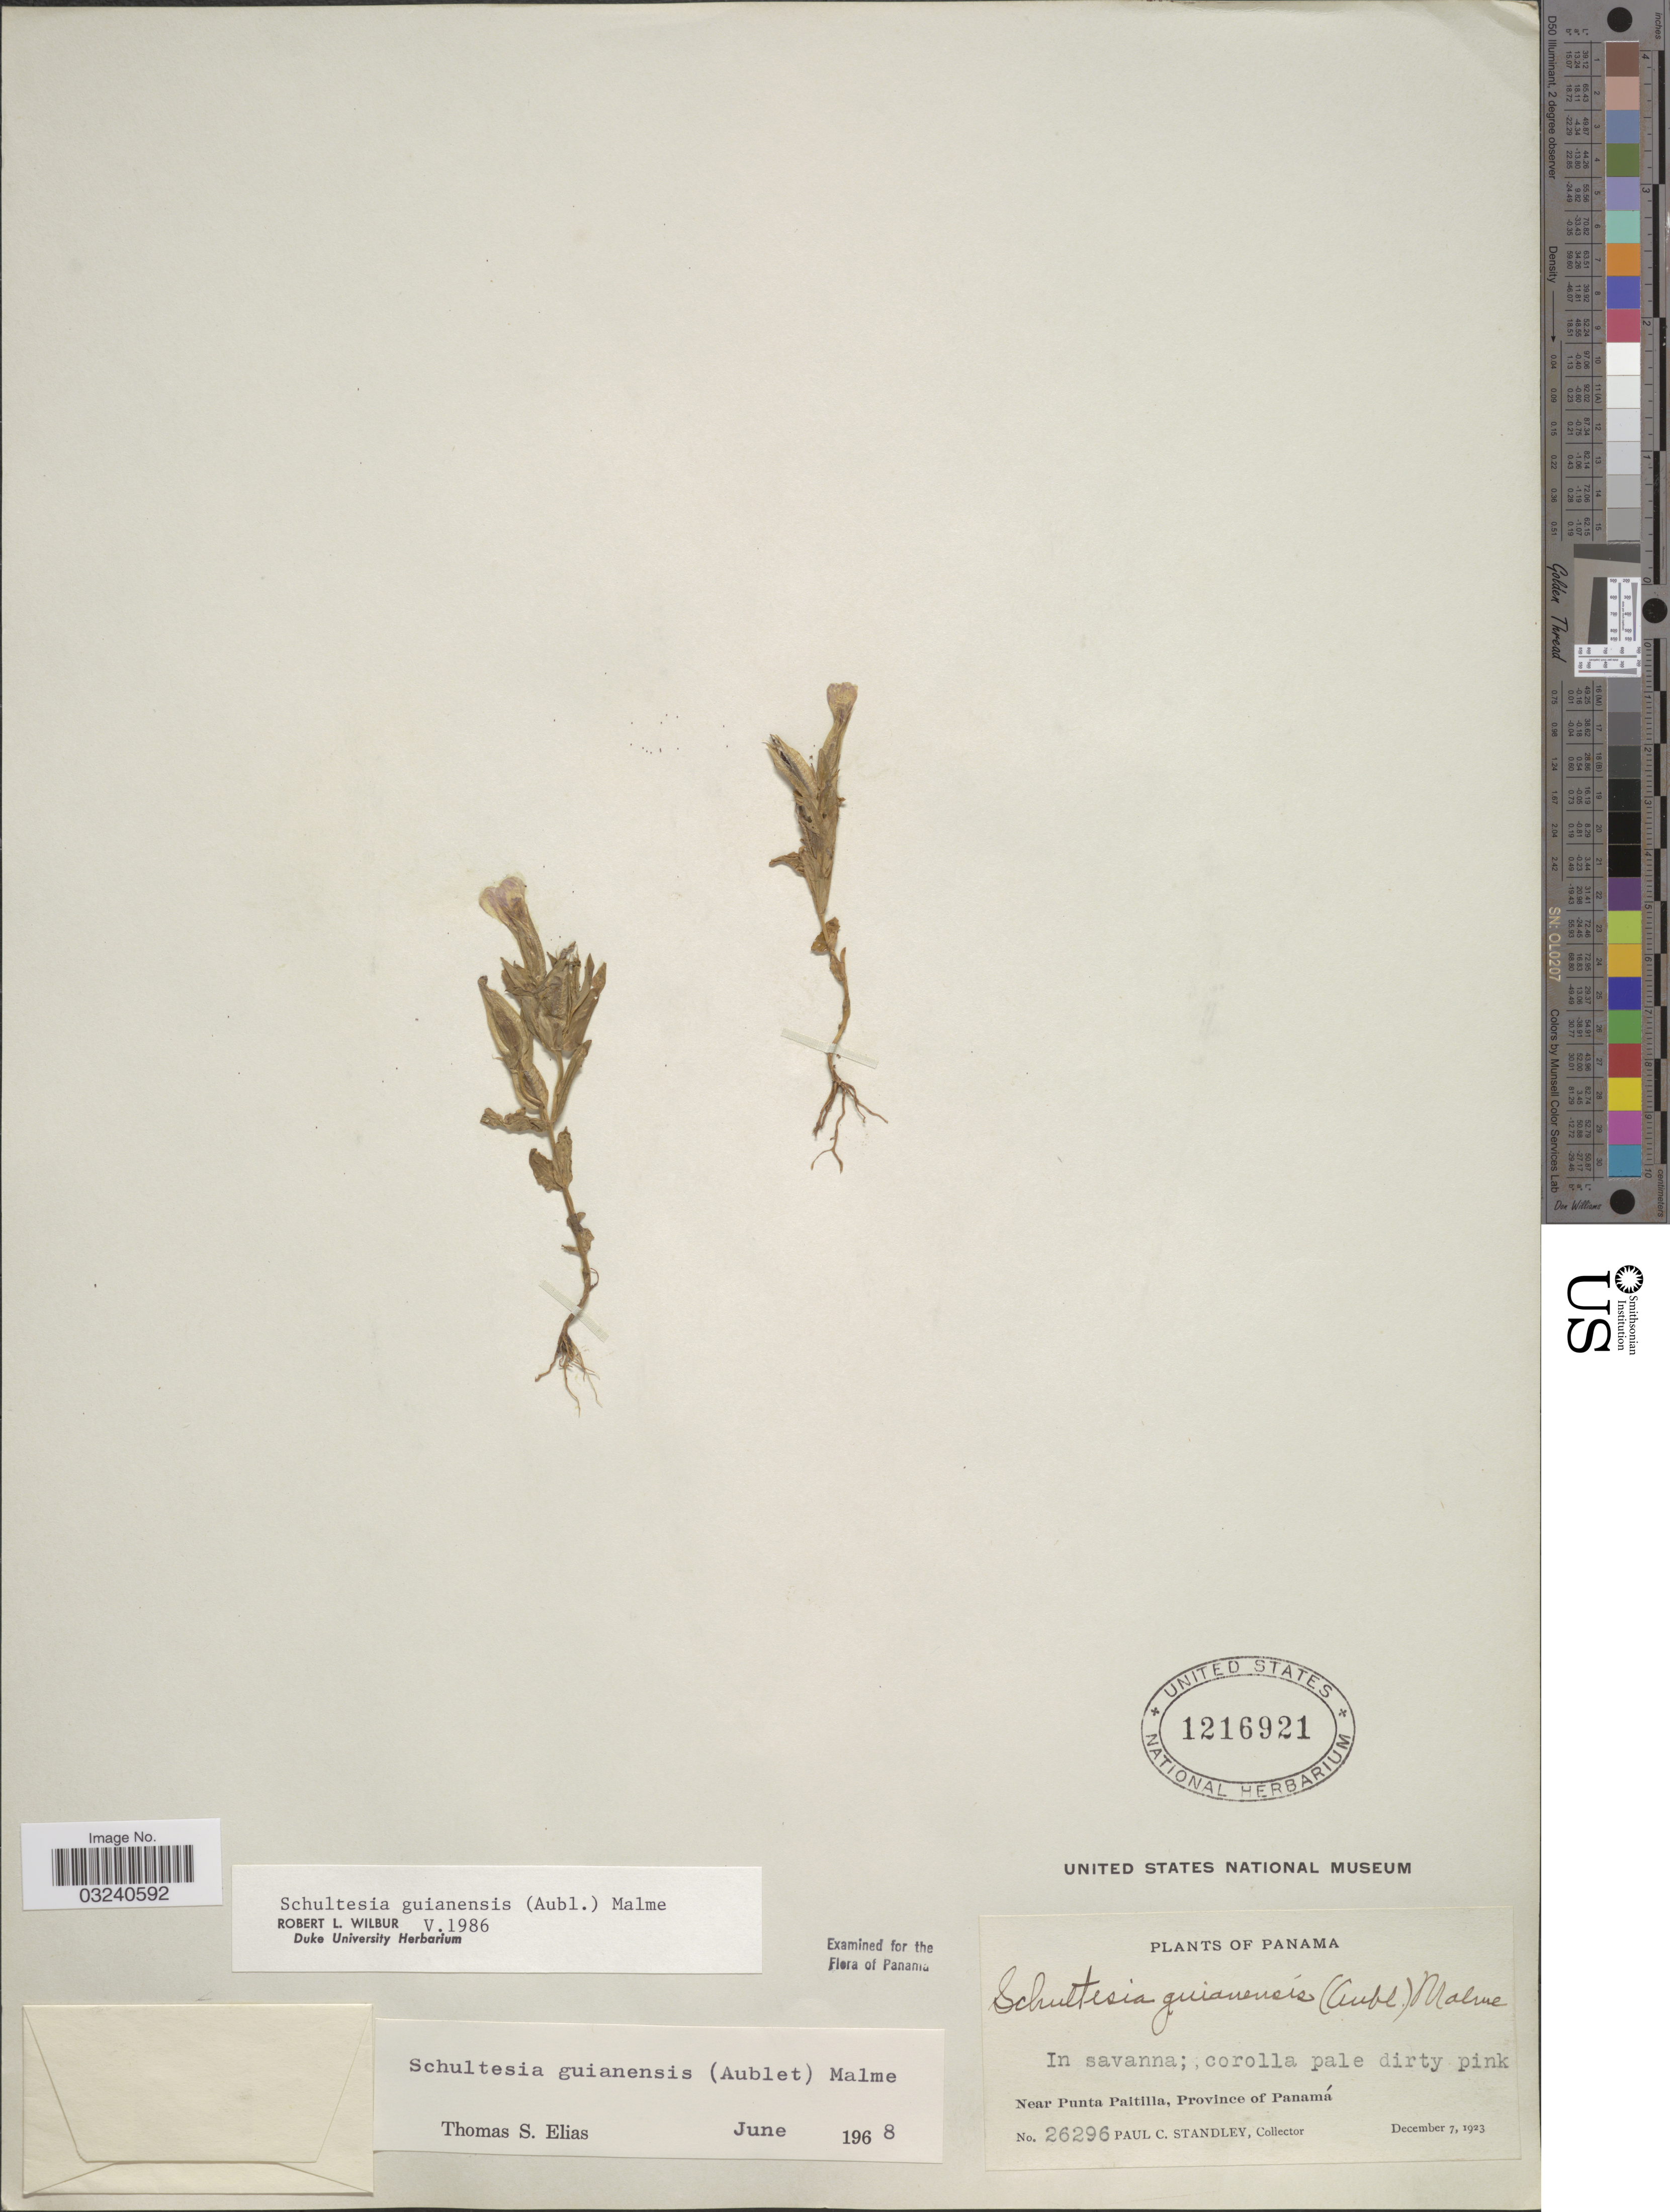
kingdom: Plantae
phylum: Tracheophyta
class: Magnoliopsida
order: Gentianales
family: Gentianaceae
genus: Schultesia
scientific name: Schultesia guianensis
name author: (Aubl.) Malme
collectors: P. C. Standley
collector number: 26296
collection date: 1923-12-07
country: Panama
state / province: Panamá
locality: Near Punta Paitilla.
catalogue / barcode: US 1216921